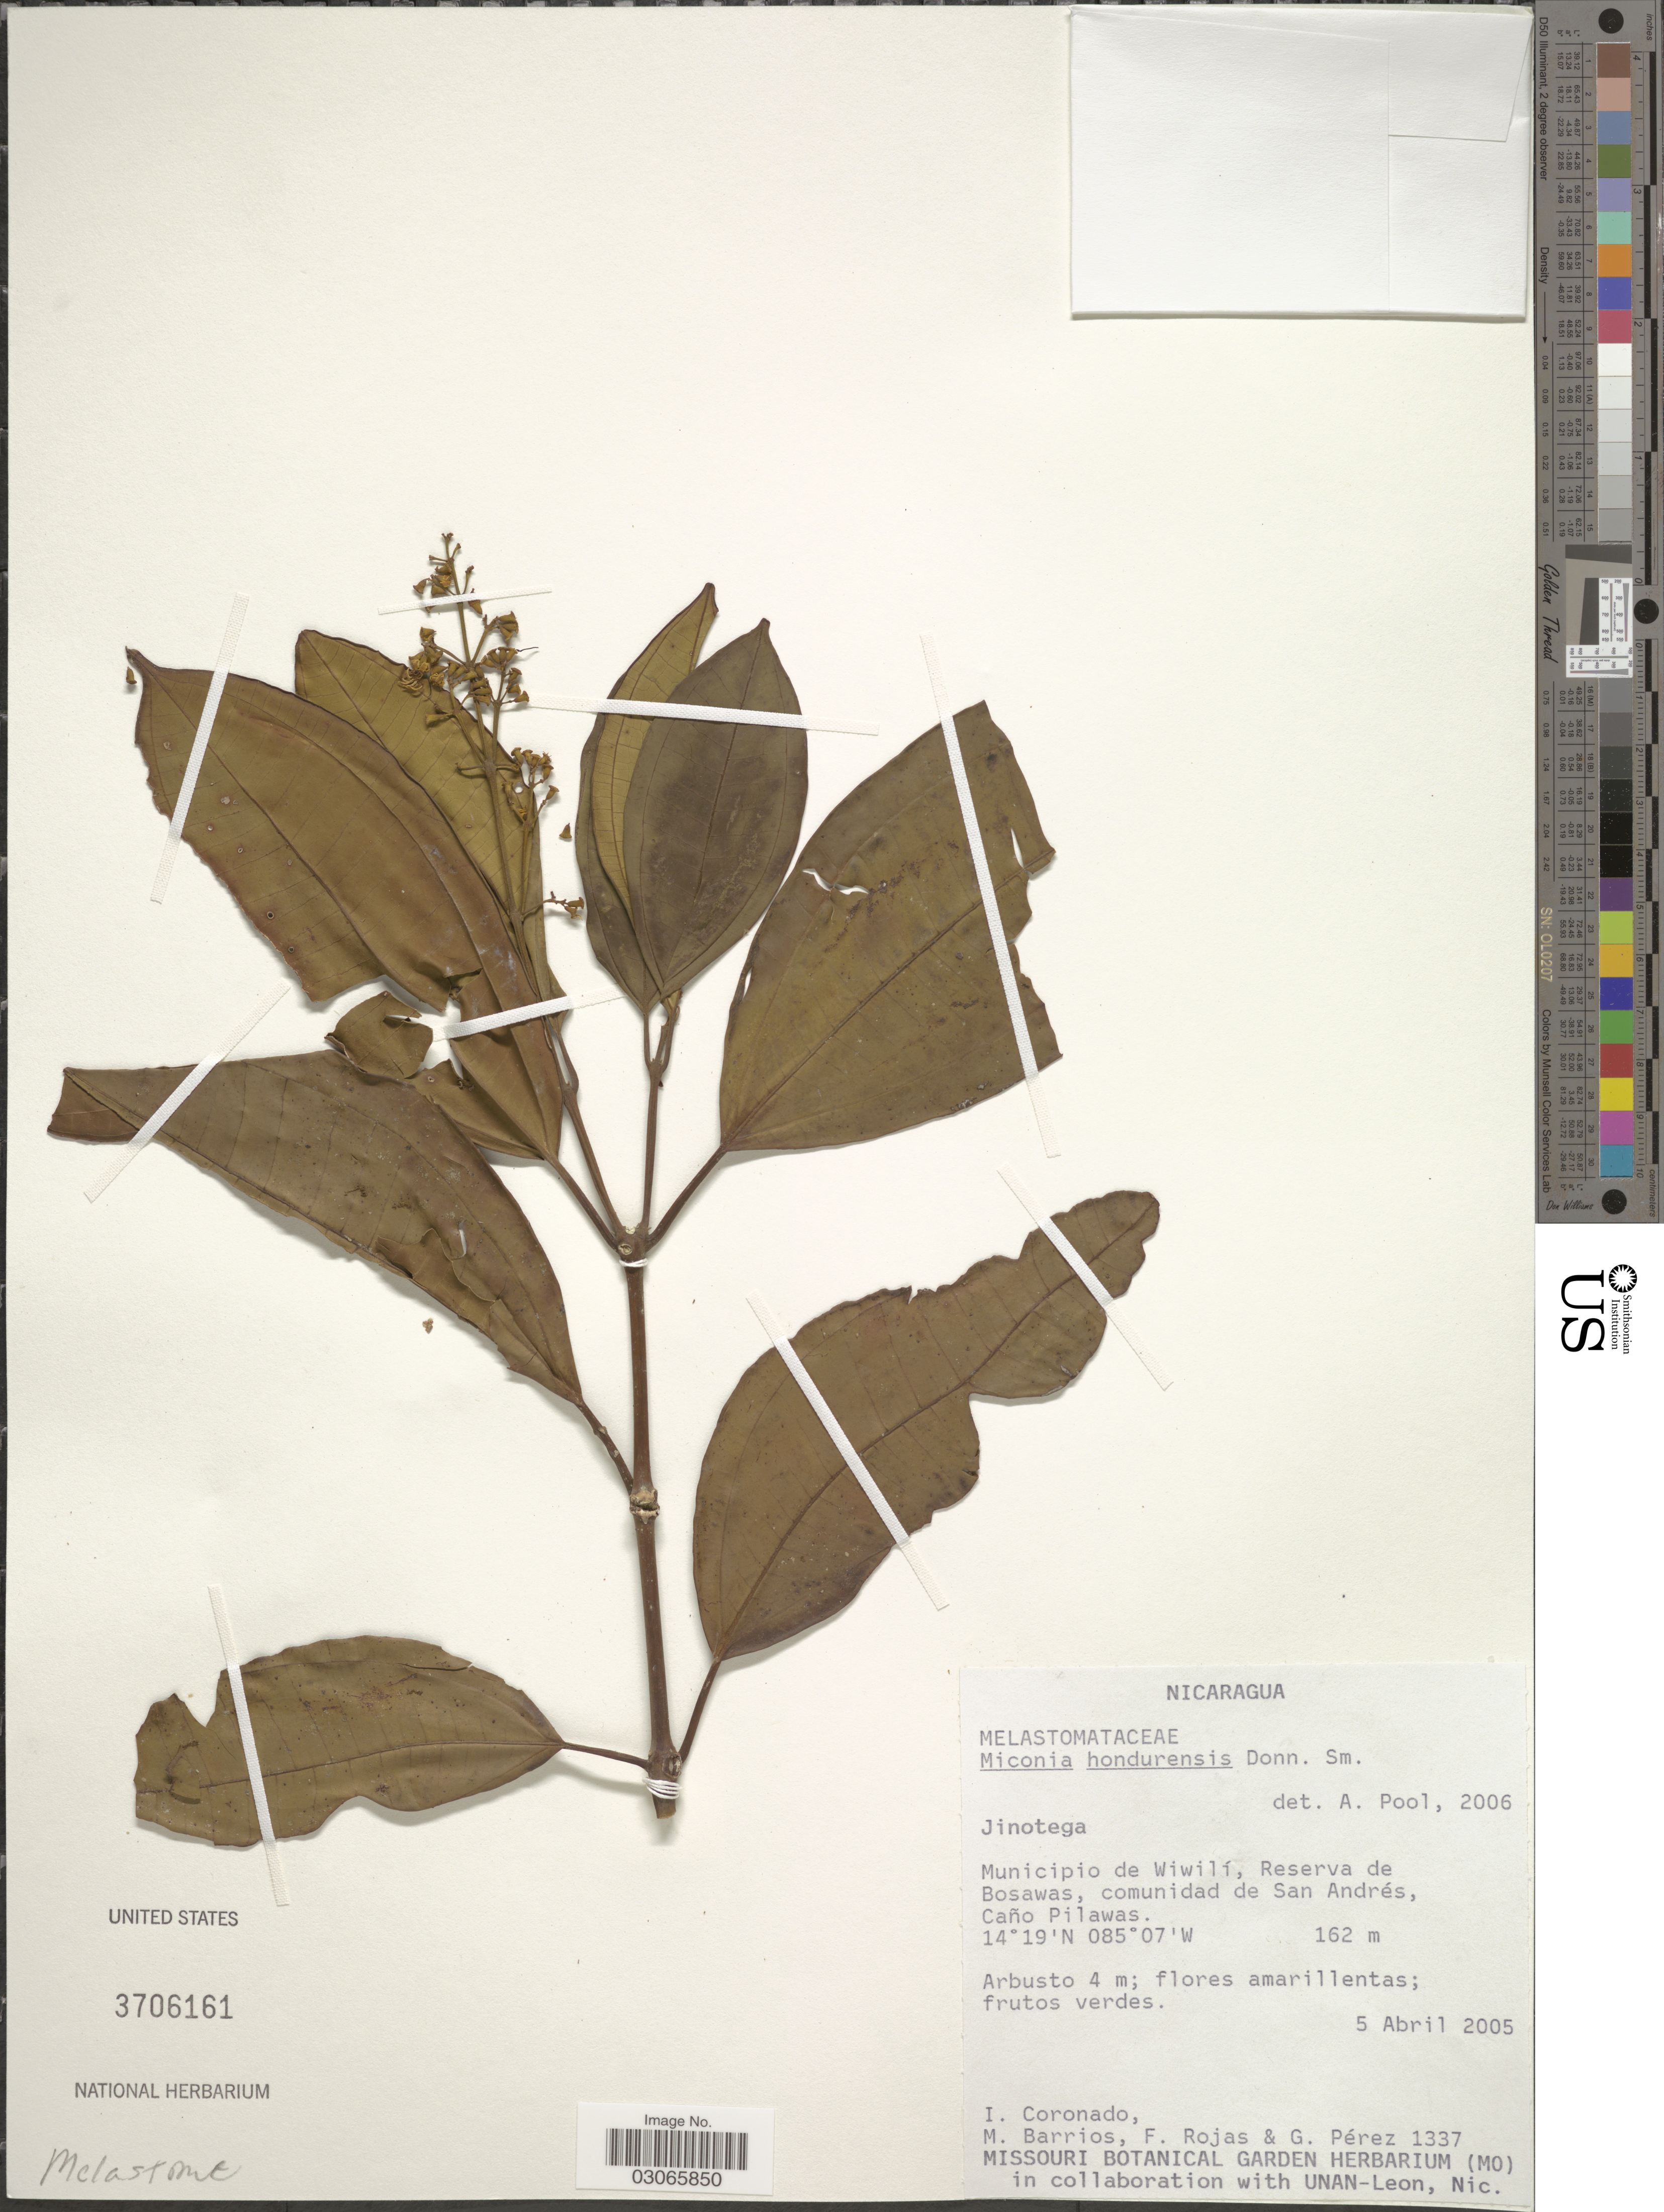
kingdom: Plantae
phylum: Tracheophyta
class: Magnoliopsida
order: Myrtales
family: Melastomataceae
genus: Miconia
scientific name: Miconia hondurensis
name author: Donn. Sm.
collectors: I. Coronado, M. Barrios, F. Rojas & G. Perez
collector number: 1337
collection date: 2005-04-05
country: Nicaragua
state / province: Jinotega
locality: Municipio de Wiwilí, Reserva de Bosawas, comunidad de San Andrés, Caño Pilawas.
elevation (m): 162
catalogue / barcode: US 3706161